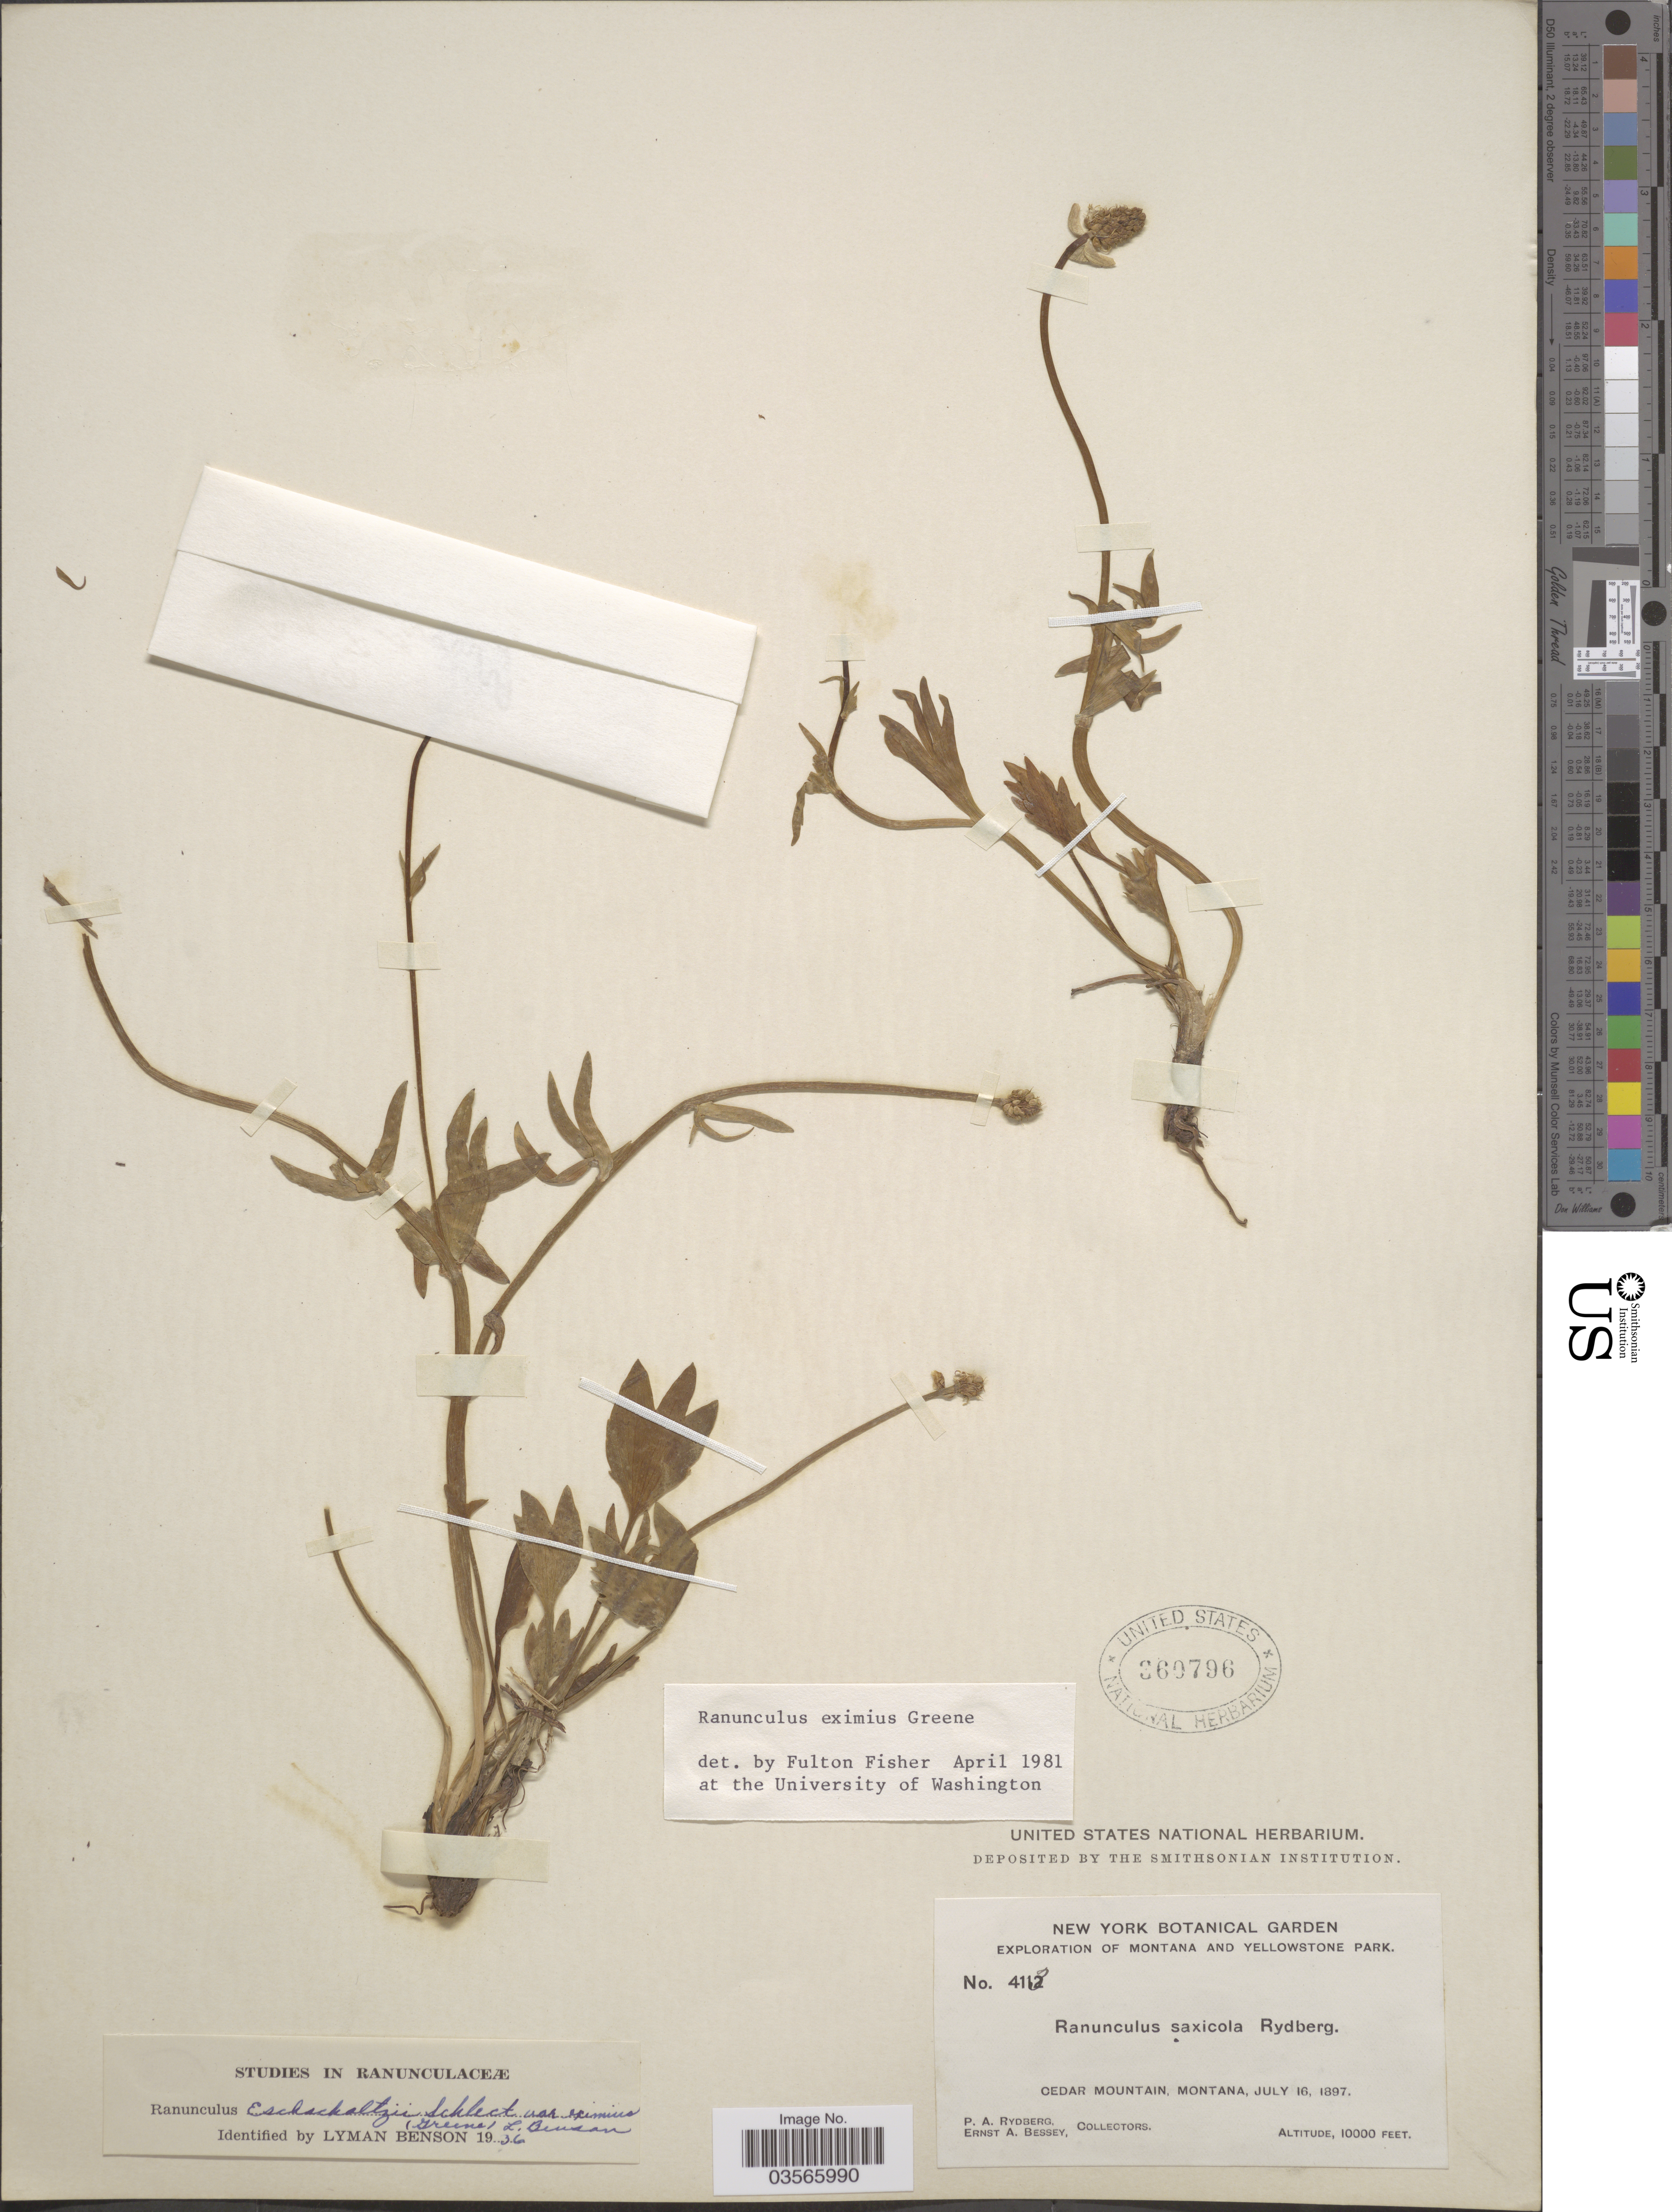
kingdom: Plantae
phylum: Tracheophyta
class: Magnoliopsida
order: Ranunculales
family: Ranunculaceae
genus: Ranunculus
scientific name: Ranunculus eximius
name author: Greene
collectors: P. A. Rydberg & E. A. Bessey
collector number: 4119*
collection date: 1897-07-16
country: United States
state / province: Montana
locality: Yellowstone Park. Cedar Mountain.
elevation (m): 3048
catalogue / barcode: US 360796